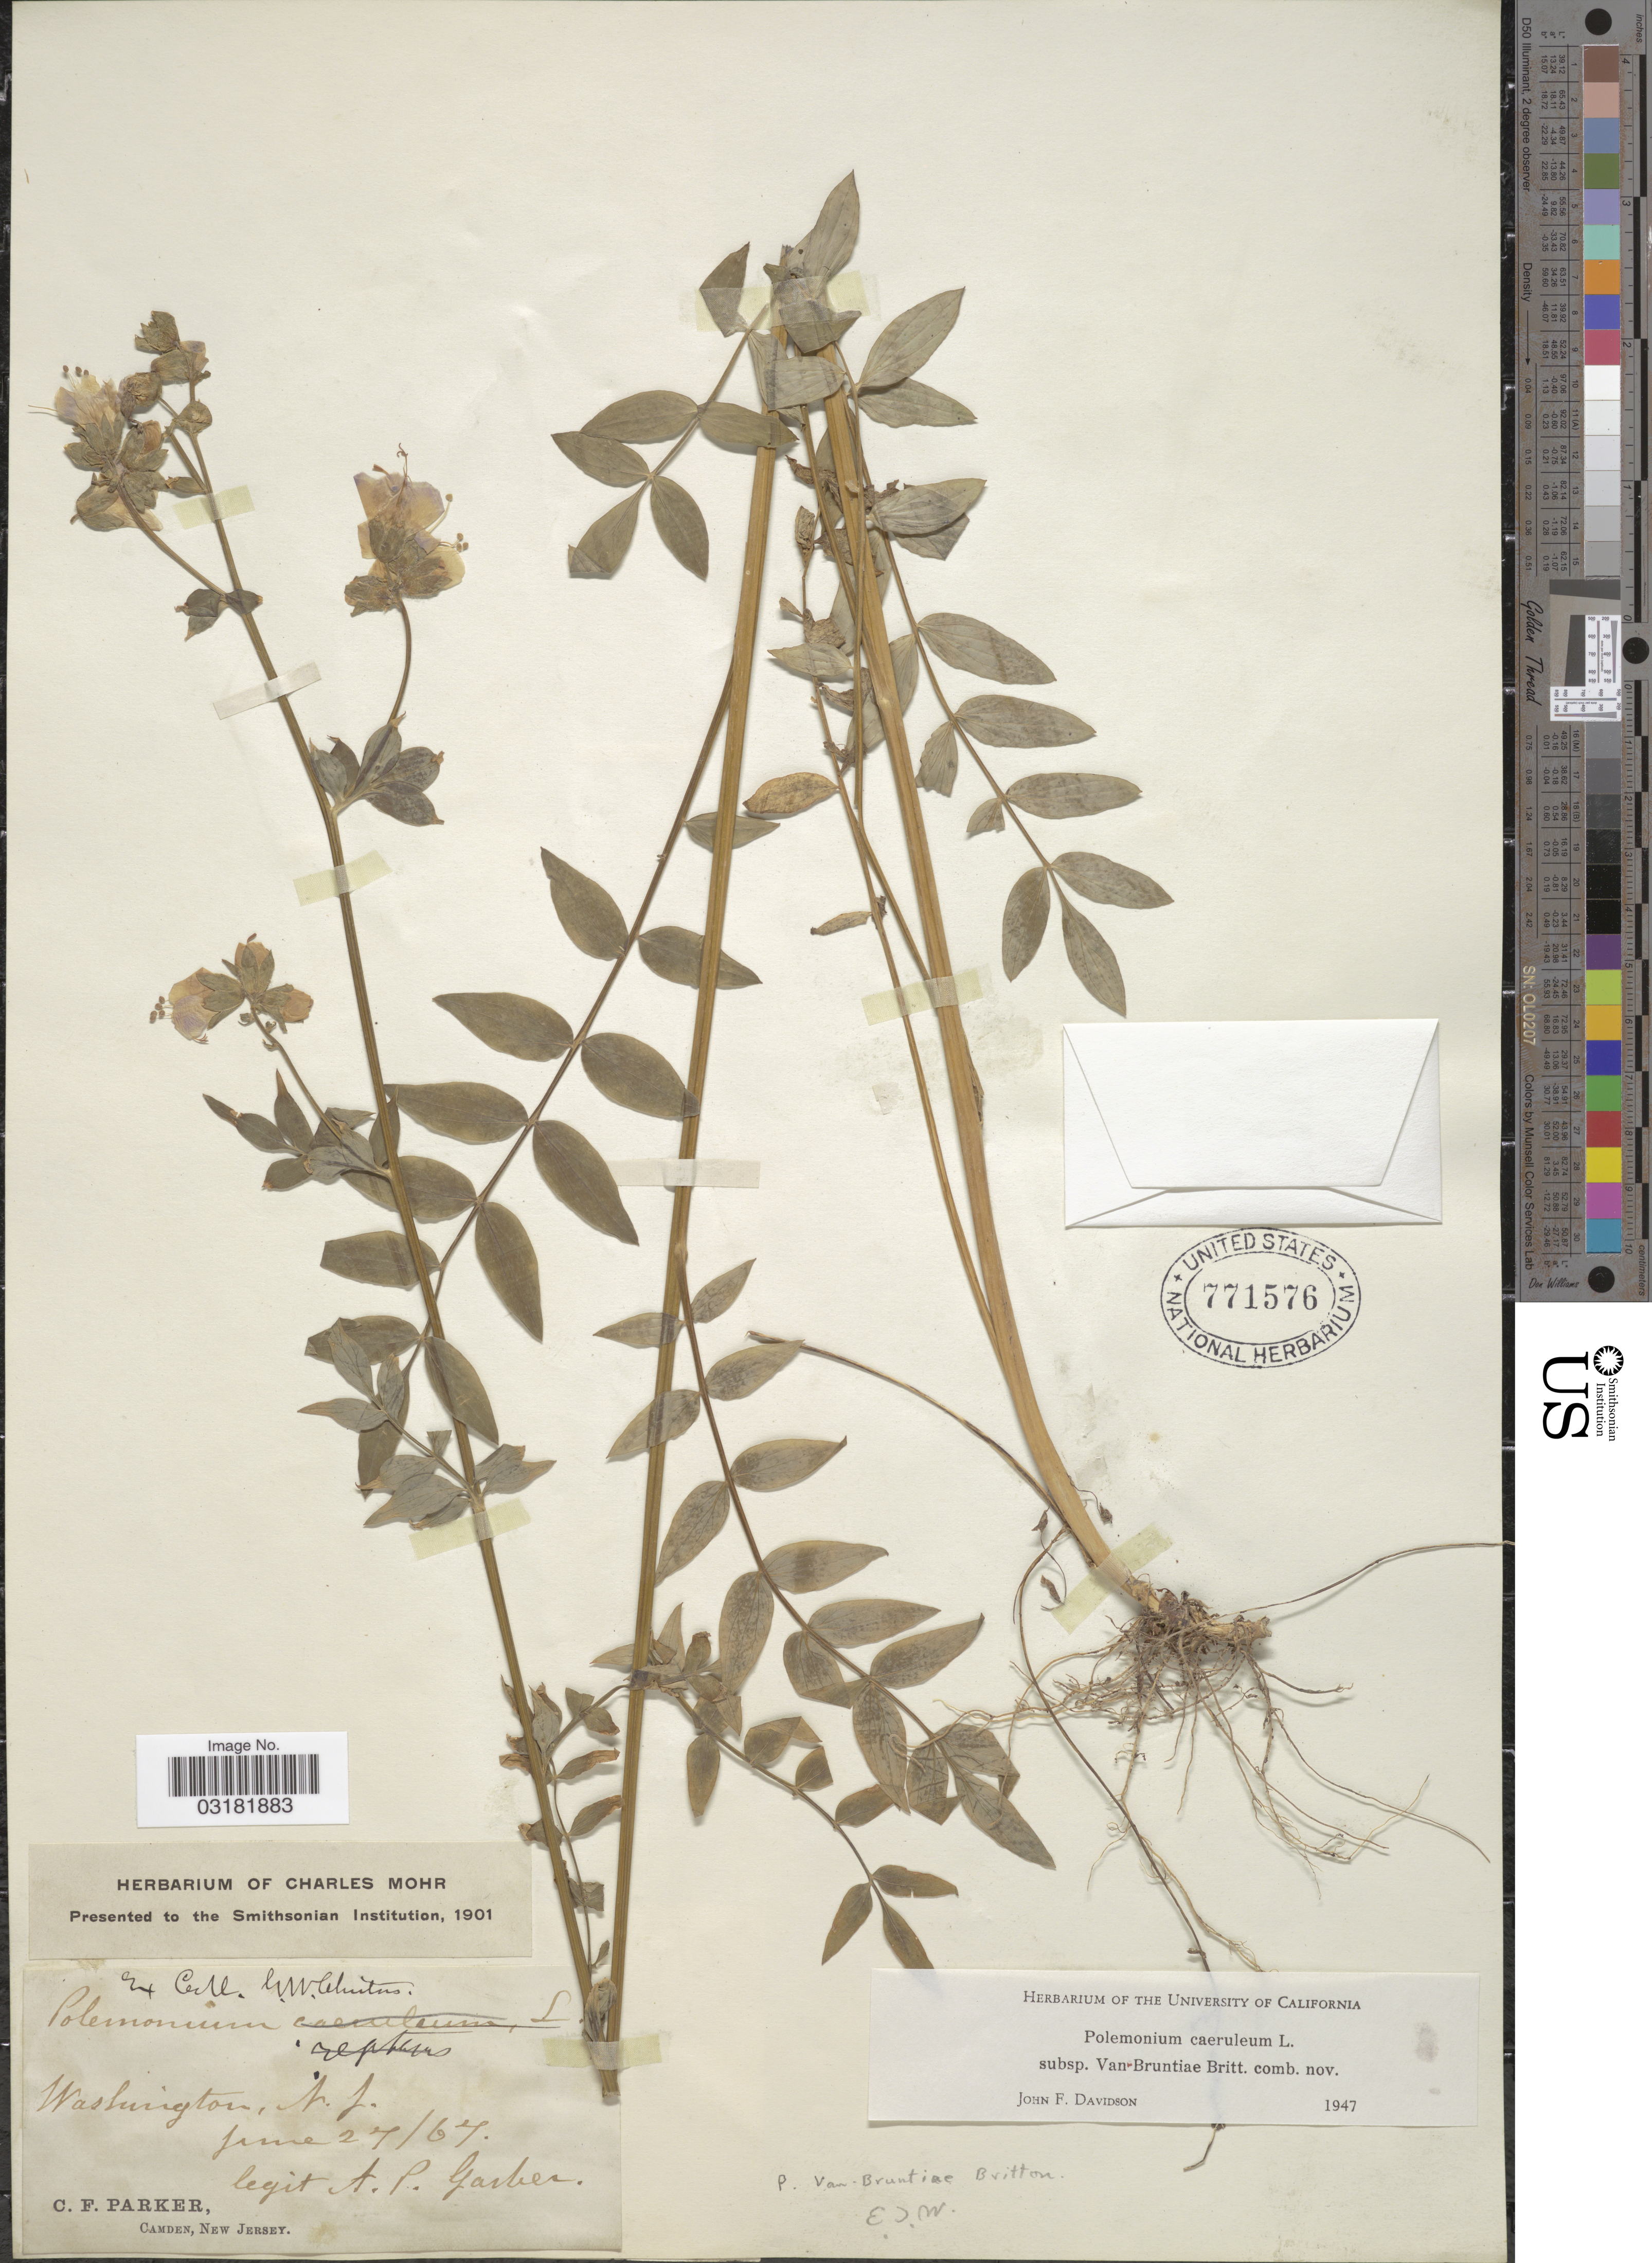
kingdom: Plantae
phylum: Tracheophyta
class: Magnoliopsida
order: Ericales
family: Polemoniaceae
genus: Polemonium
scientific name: Polemonium vanbruntiae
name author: Britton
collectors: A. P. Garber & C. F. Parker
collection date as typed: Transcribed d/m/y: 27/6/67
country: United States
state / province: New Jersey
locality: Washington, N. J.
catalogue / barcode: US 771576